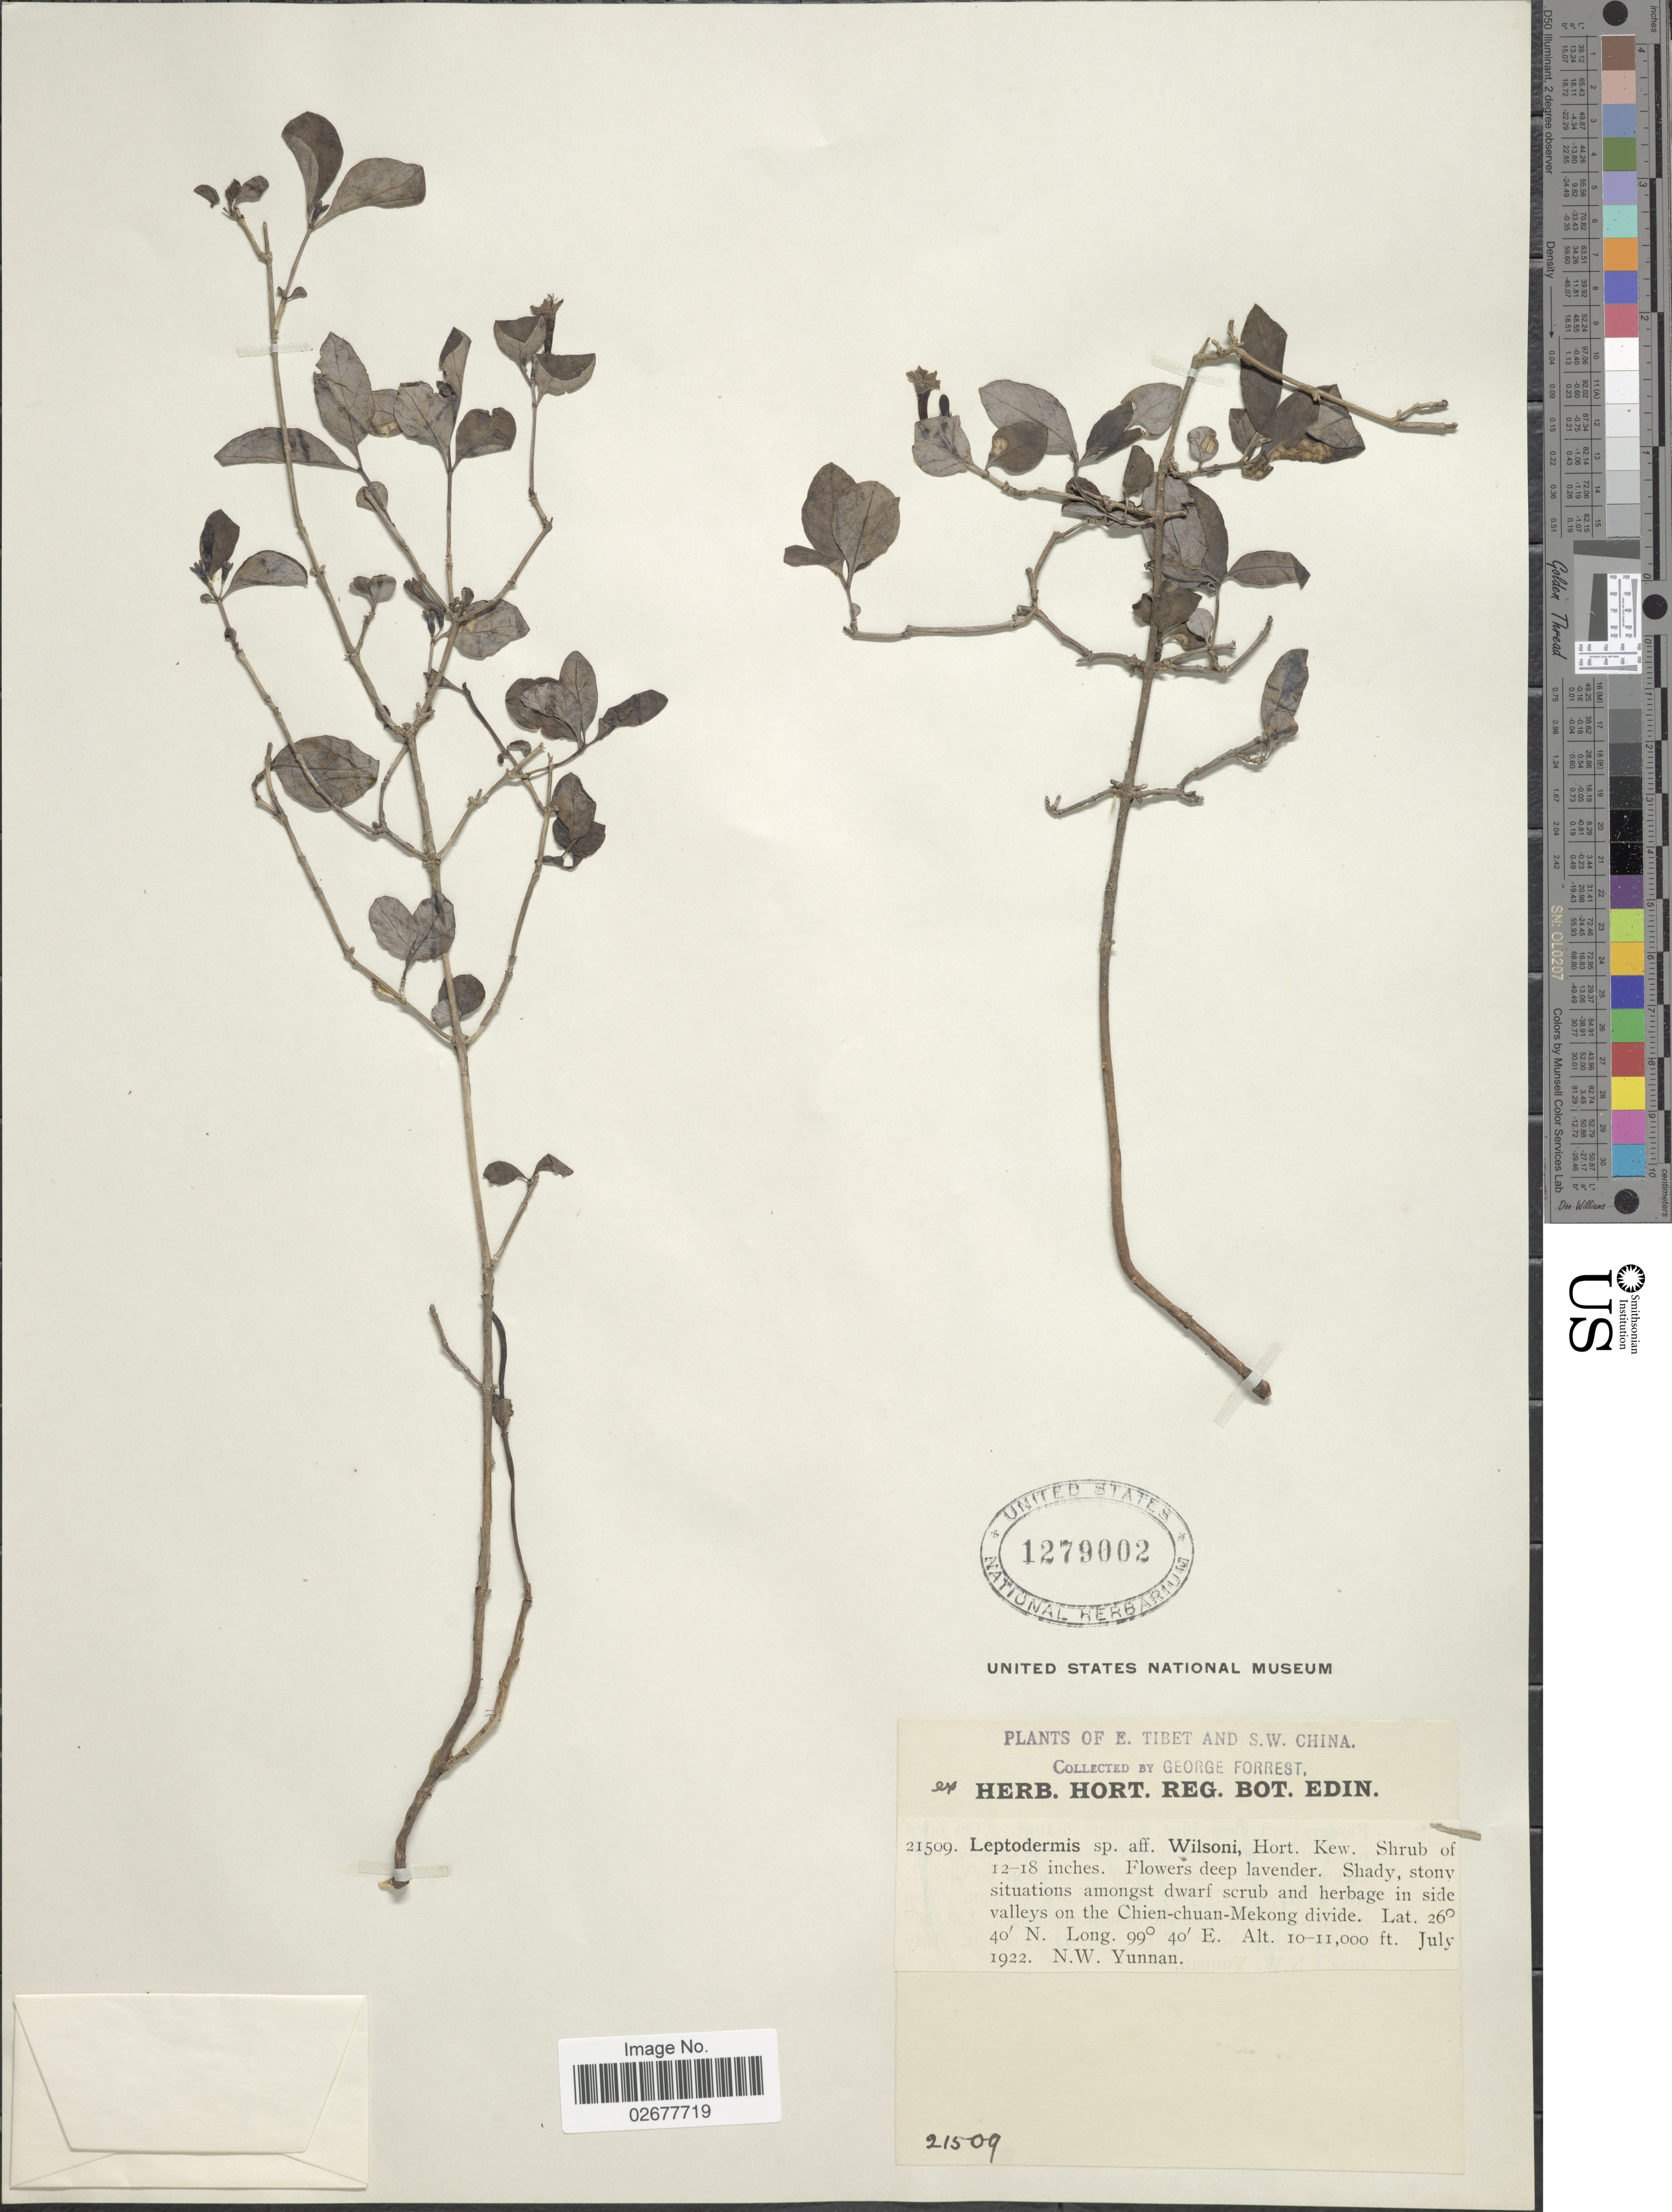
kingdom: Plantae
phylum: Tracheophyta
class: Magnoliopsida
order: Gentianales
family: Rubiaceae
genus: Leptodermis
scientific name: Leptodermis potanini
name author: Batalin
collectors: G. Forrest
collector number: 21509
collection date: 1922-07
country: China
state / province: Yunnan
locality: In side of valleys on the Chien-chuan-Mekong divide. N.W. Yunnan.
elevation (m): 3048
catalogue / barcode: US 1279002